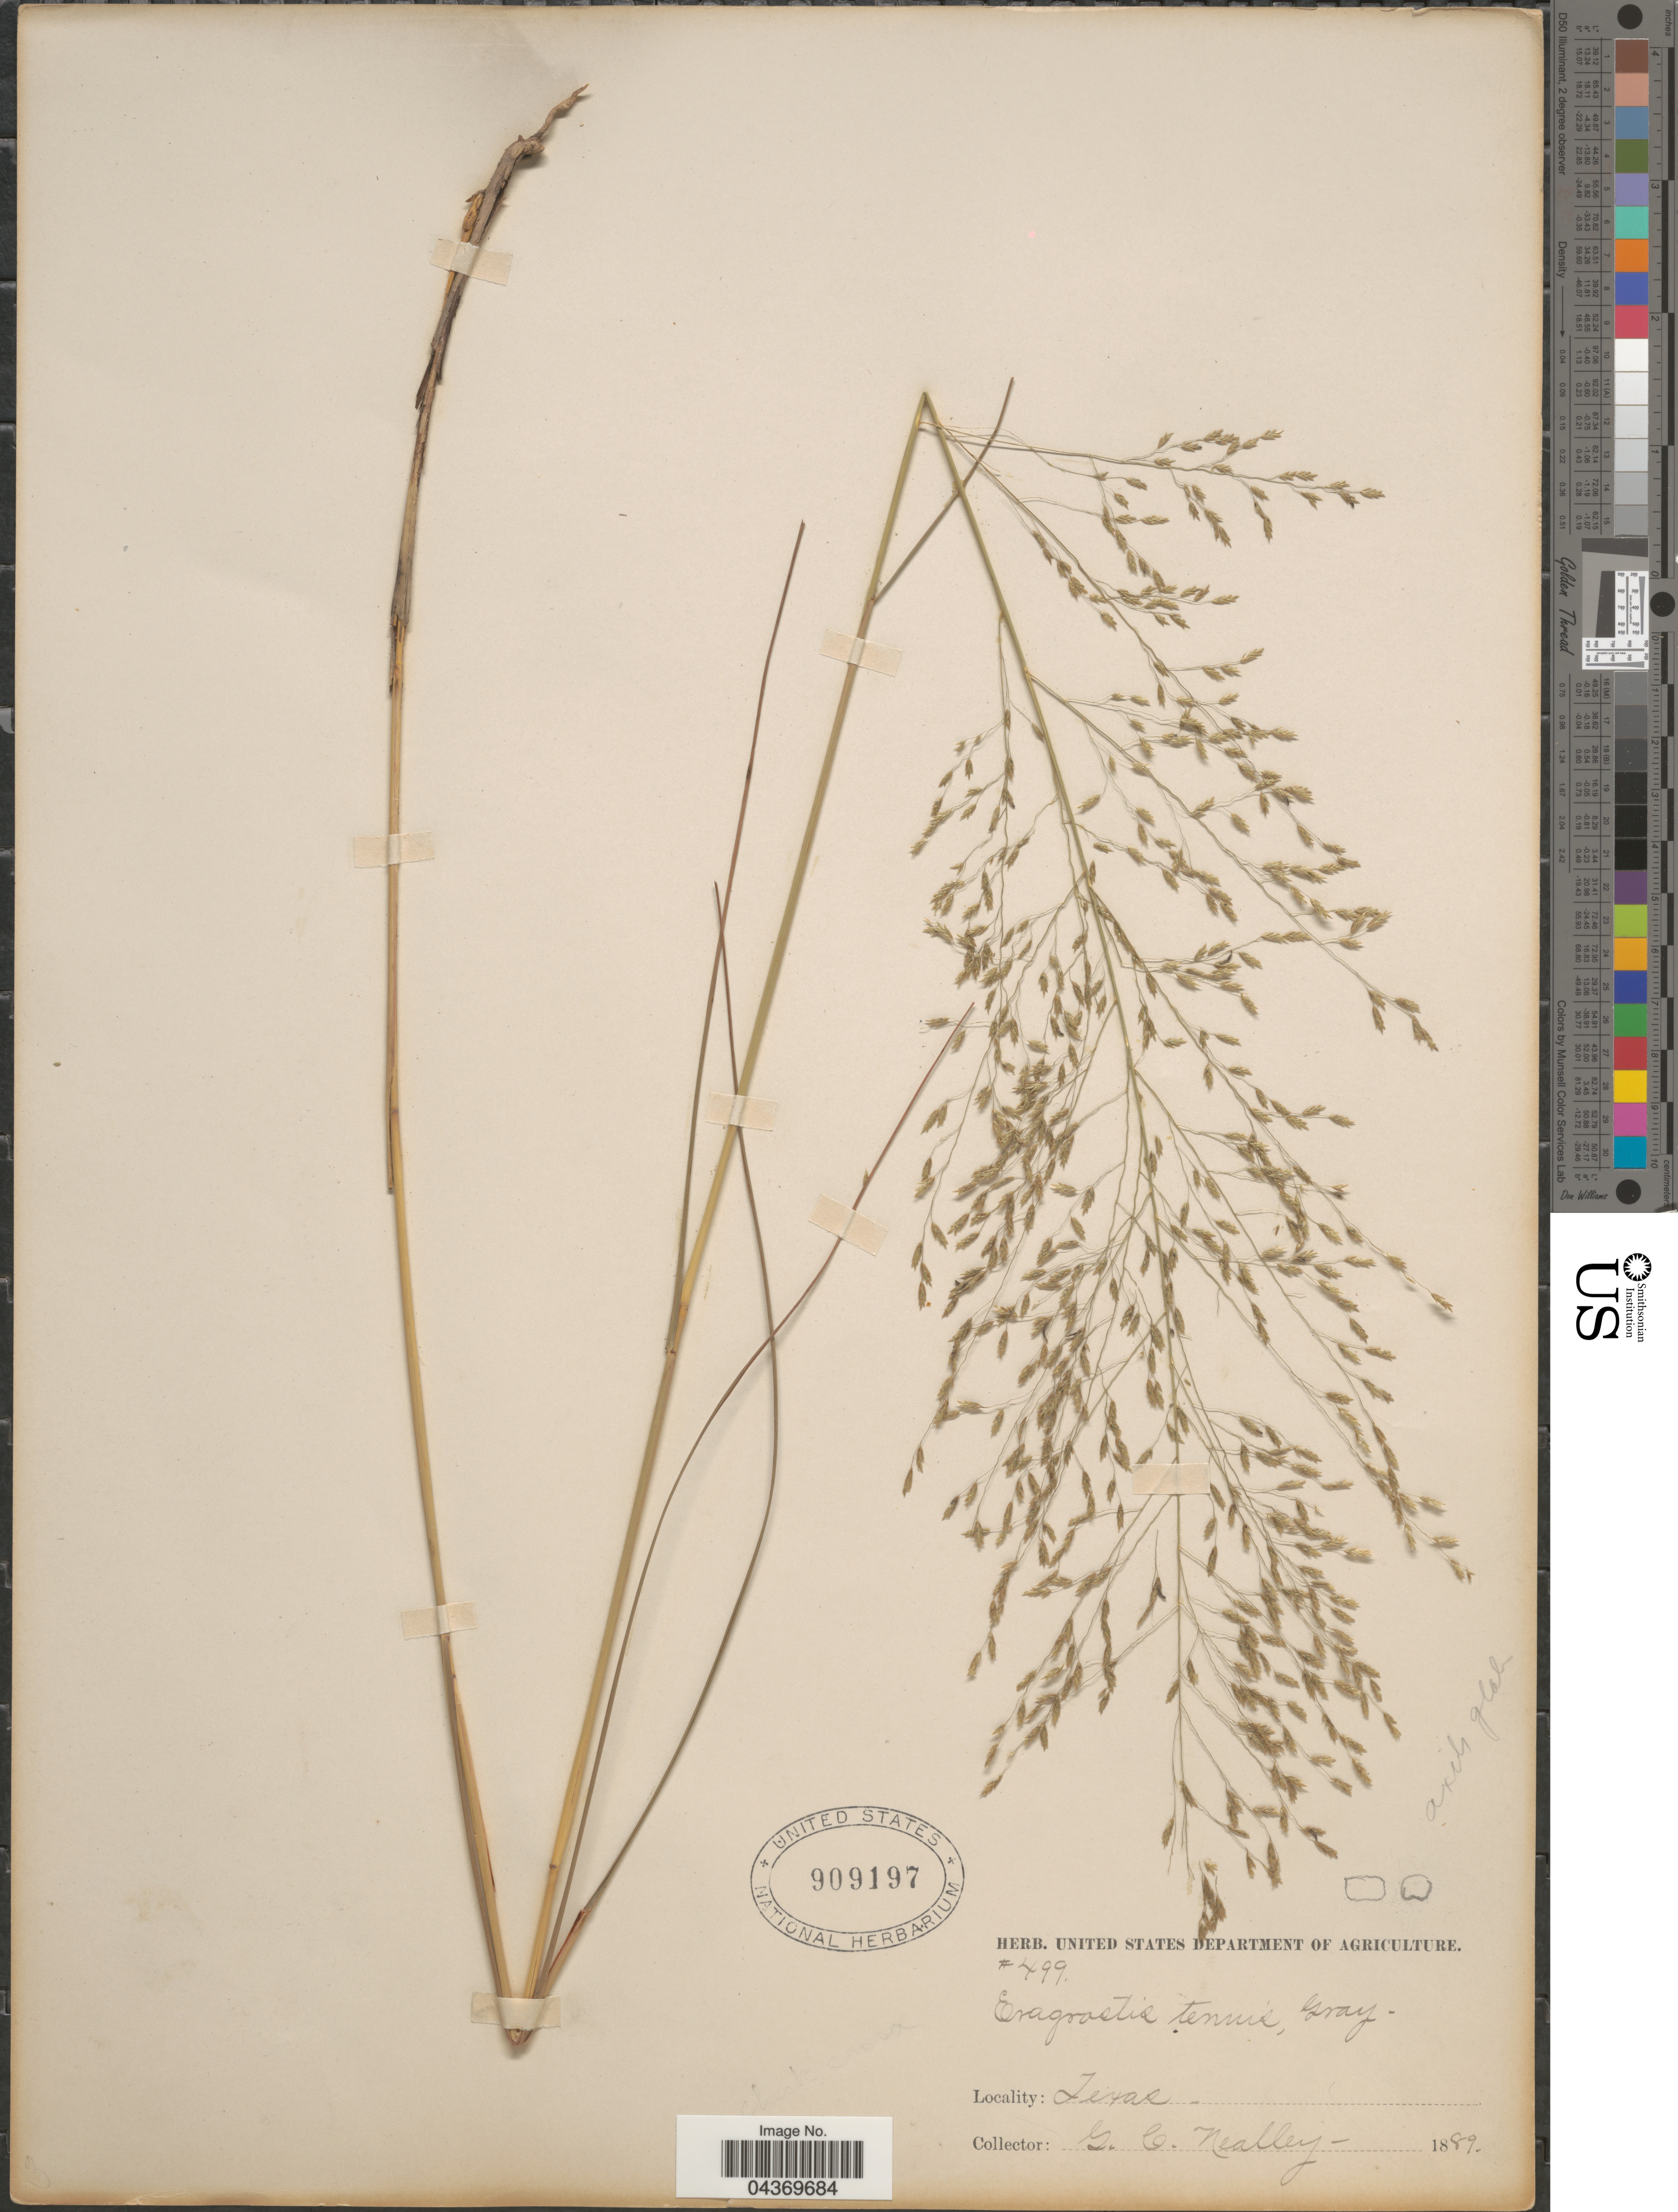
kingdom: Plantae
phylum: Tracheophyta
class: Liliopsida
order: Poales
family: Poaceae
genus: Eragrostis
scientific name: Eragrostis palmeri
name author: S. Watson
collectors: G. C. Nealley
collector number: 499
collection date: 1889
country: United States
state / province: Texas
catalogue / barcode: US 909197